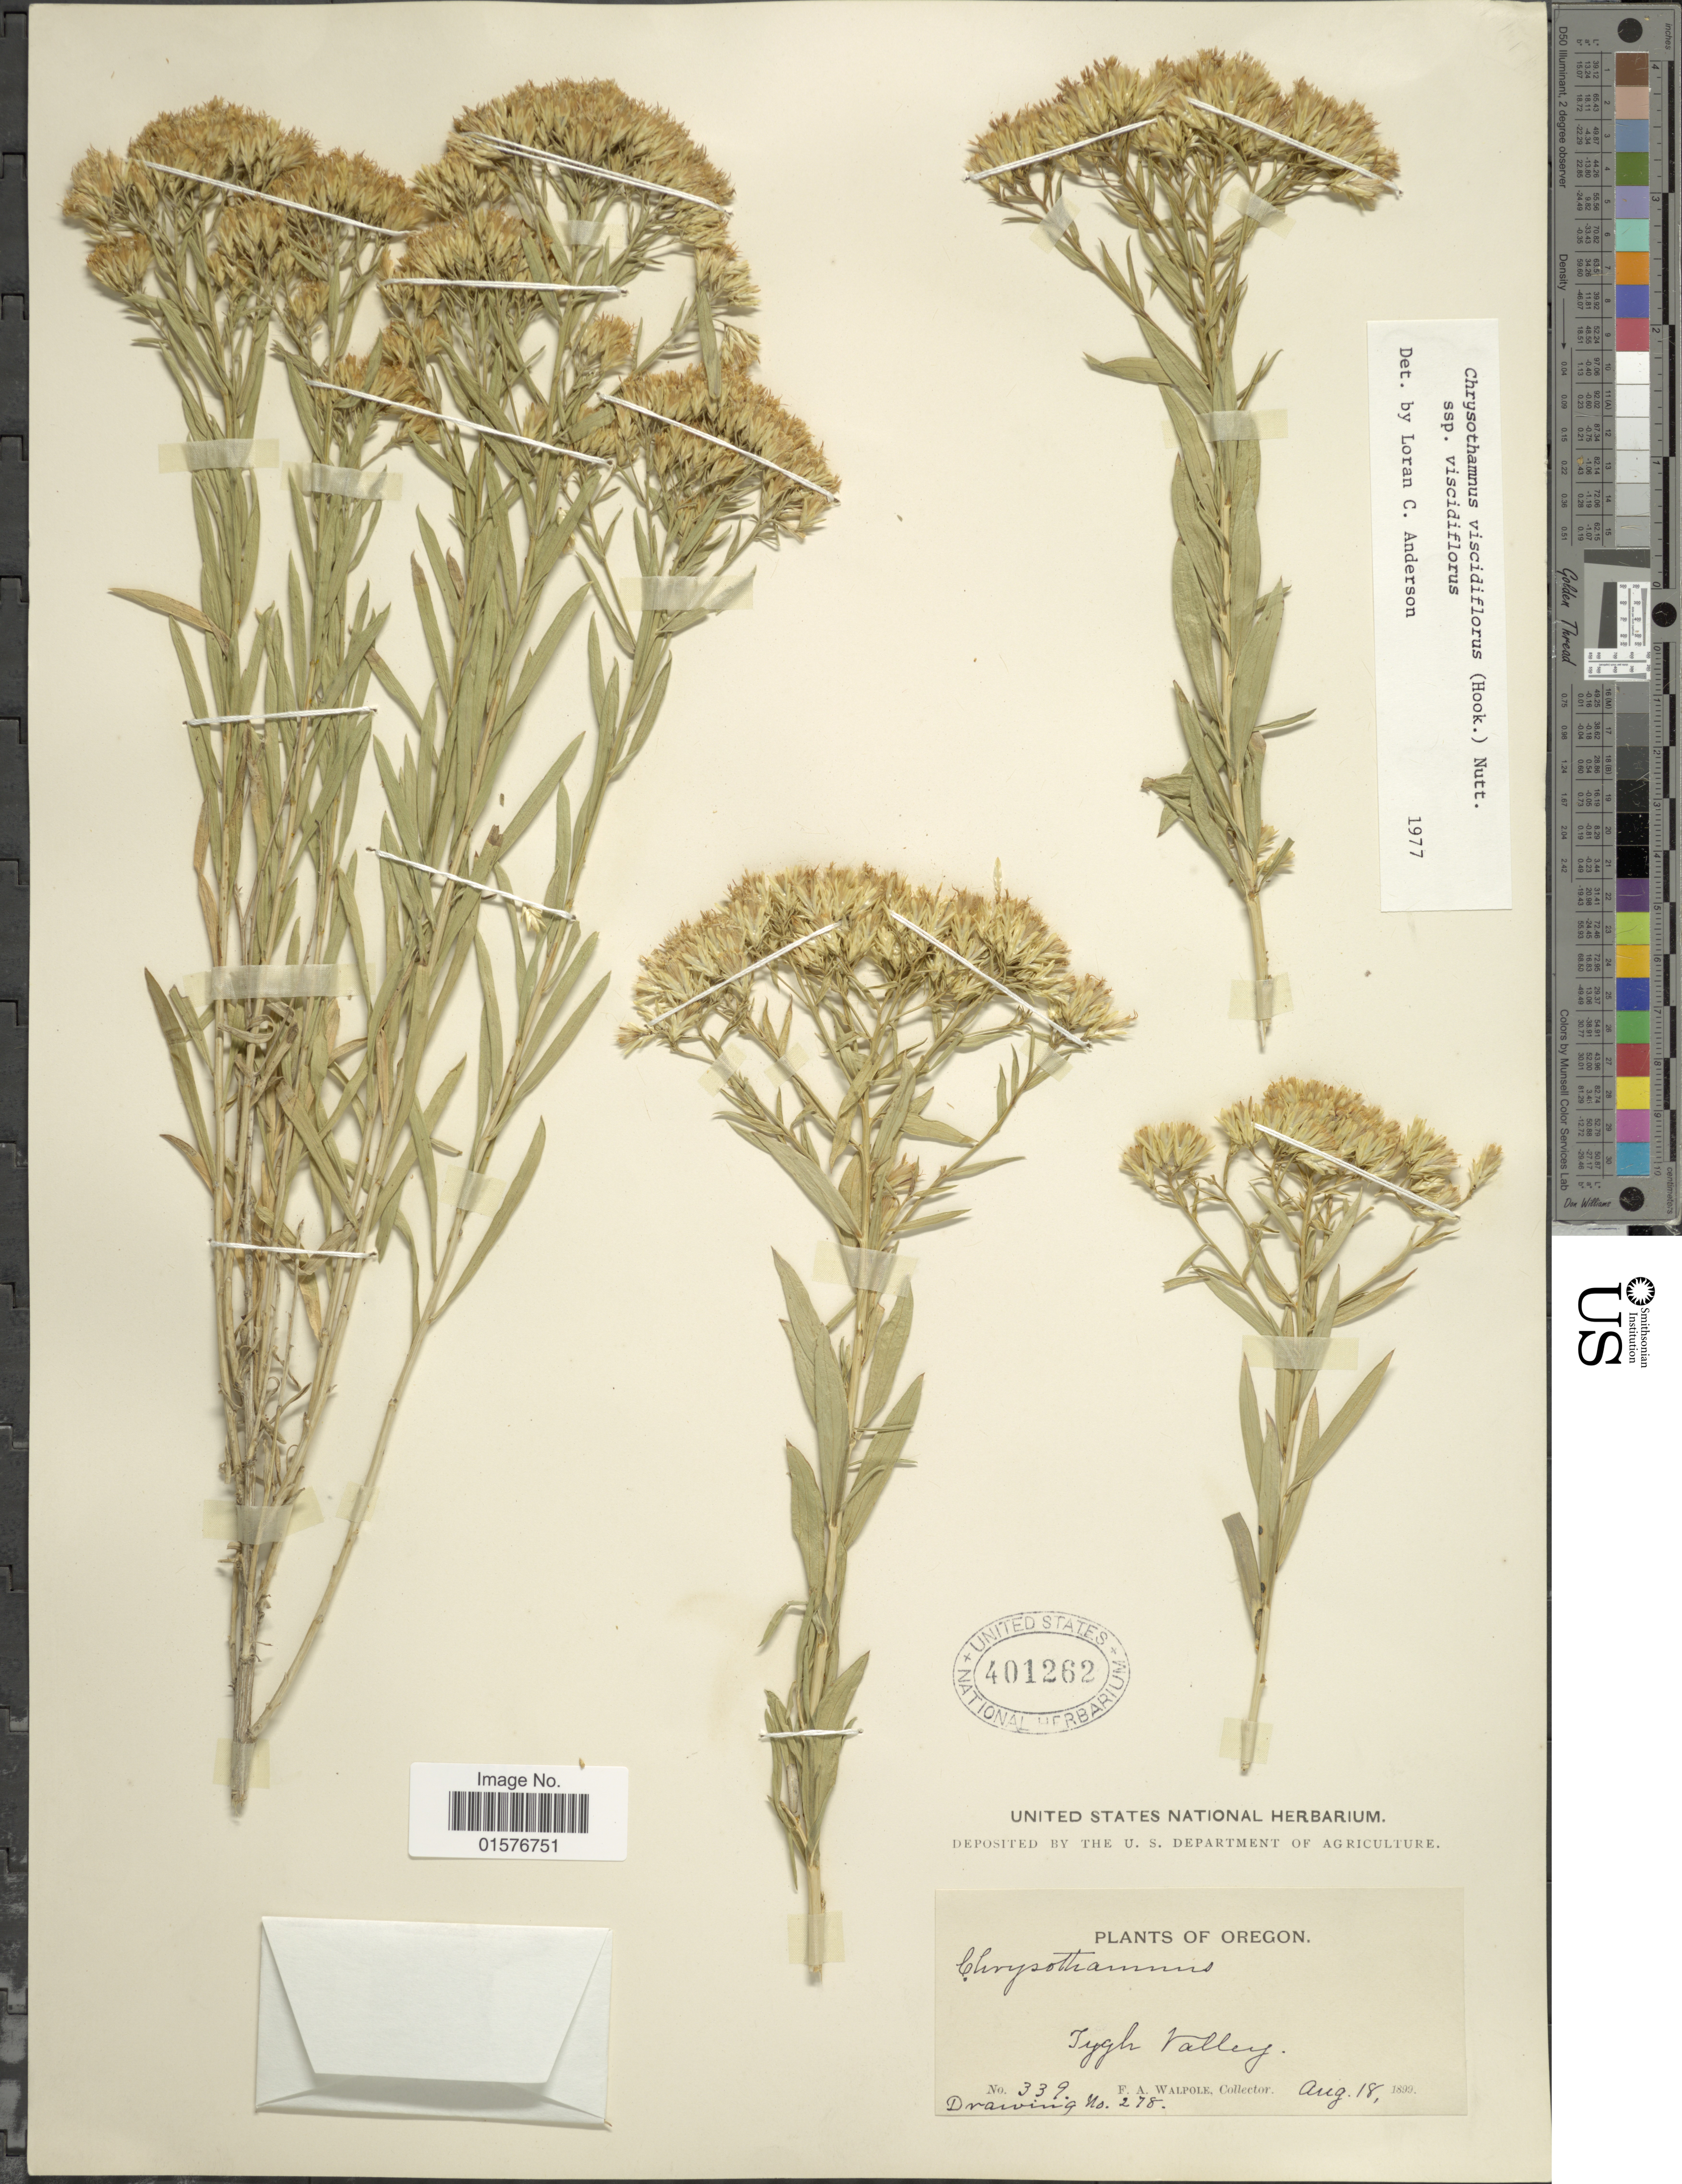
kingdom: Plantae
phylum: Tracheophyta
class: Magnoliopsida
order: Asterales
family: Asteraceae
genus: Chrysothamnus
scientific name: Chrysothamnus viscidiflorus subsp. viscidiflorus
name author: (Hook.) Nutt.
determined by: Urbatsch, Lowell E., Curator (LSU), Louisiana State University (UNITED STATES)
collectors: F. Walpole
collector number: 339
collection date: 1899-08-18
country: United States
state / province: Oregon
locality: Tygh Valley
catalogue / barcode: US 401262